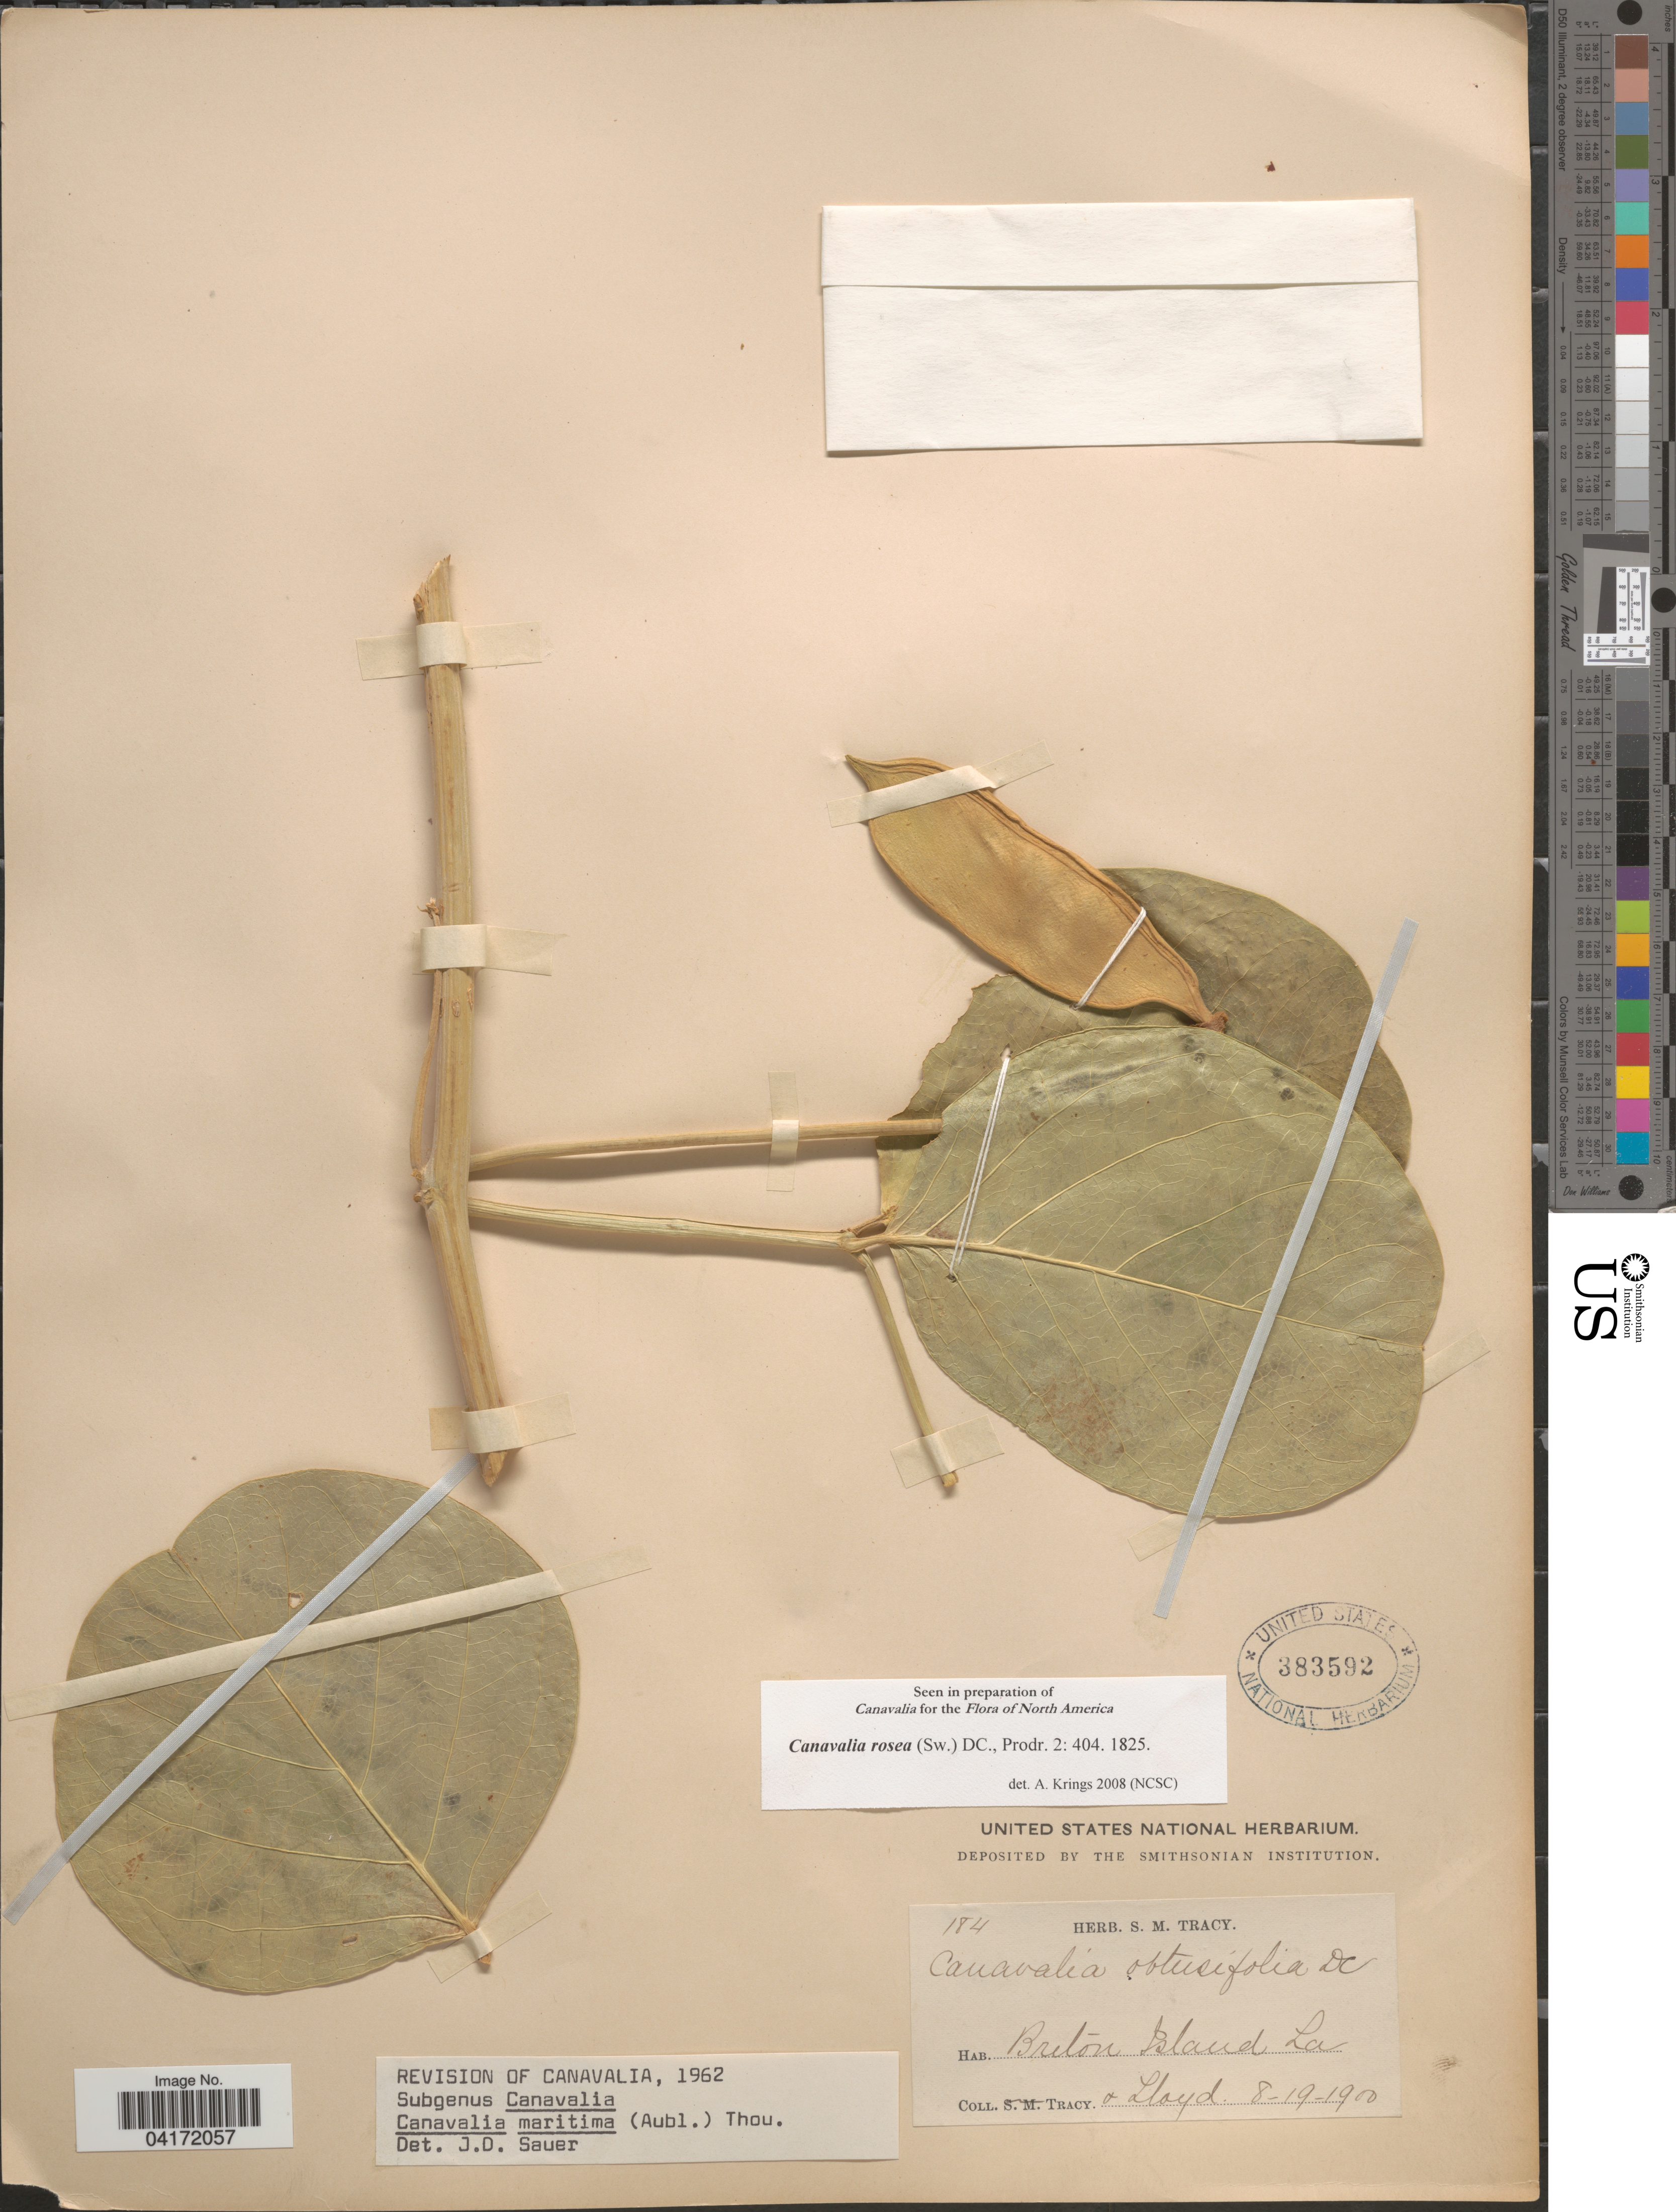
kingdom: Plantae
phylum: Tracheophyta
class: Magnoliopsida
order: Fabales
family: Fabaceae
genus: Canavalia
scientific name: Canavalia rosea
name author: (Sw.) DC.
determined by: Krings, A.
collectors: S. M. Tracy & -- Lloyd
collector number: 184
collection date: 1900-08-19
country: United States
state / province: Louisiana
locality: Breton Island.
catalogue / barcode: US 383592